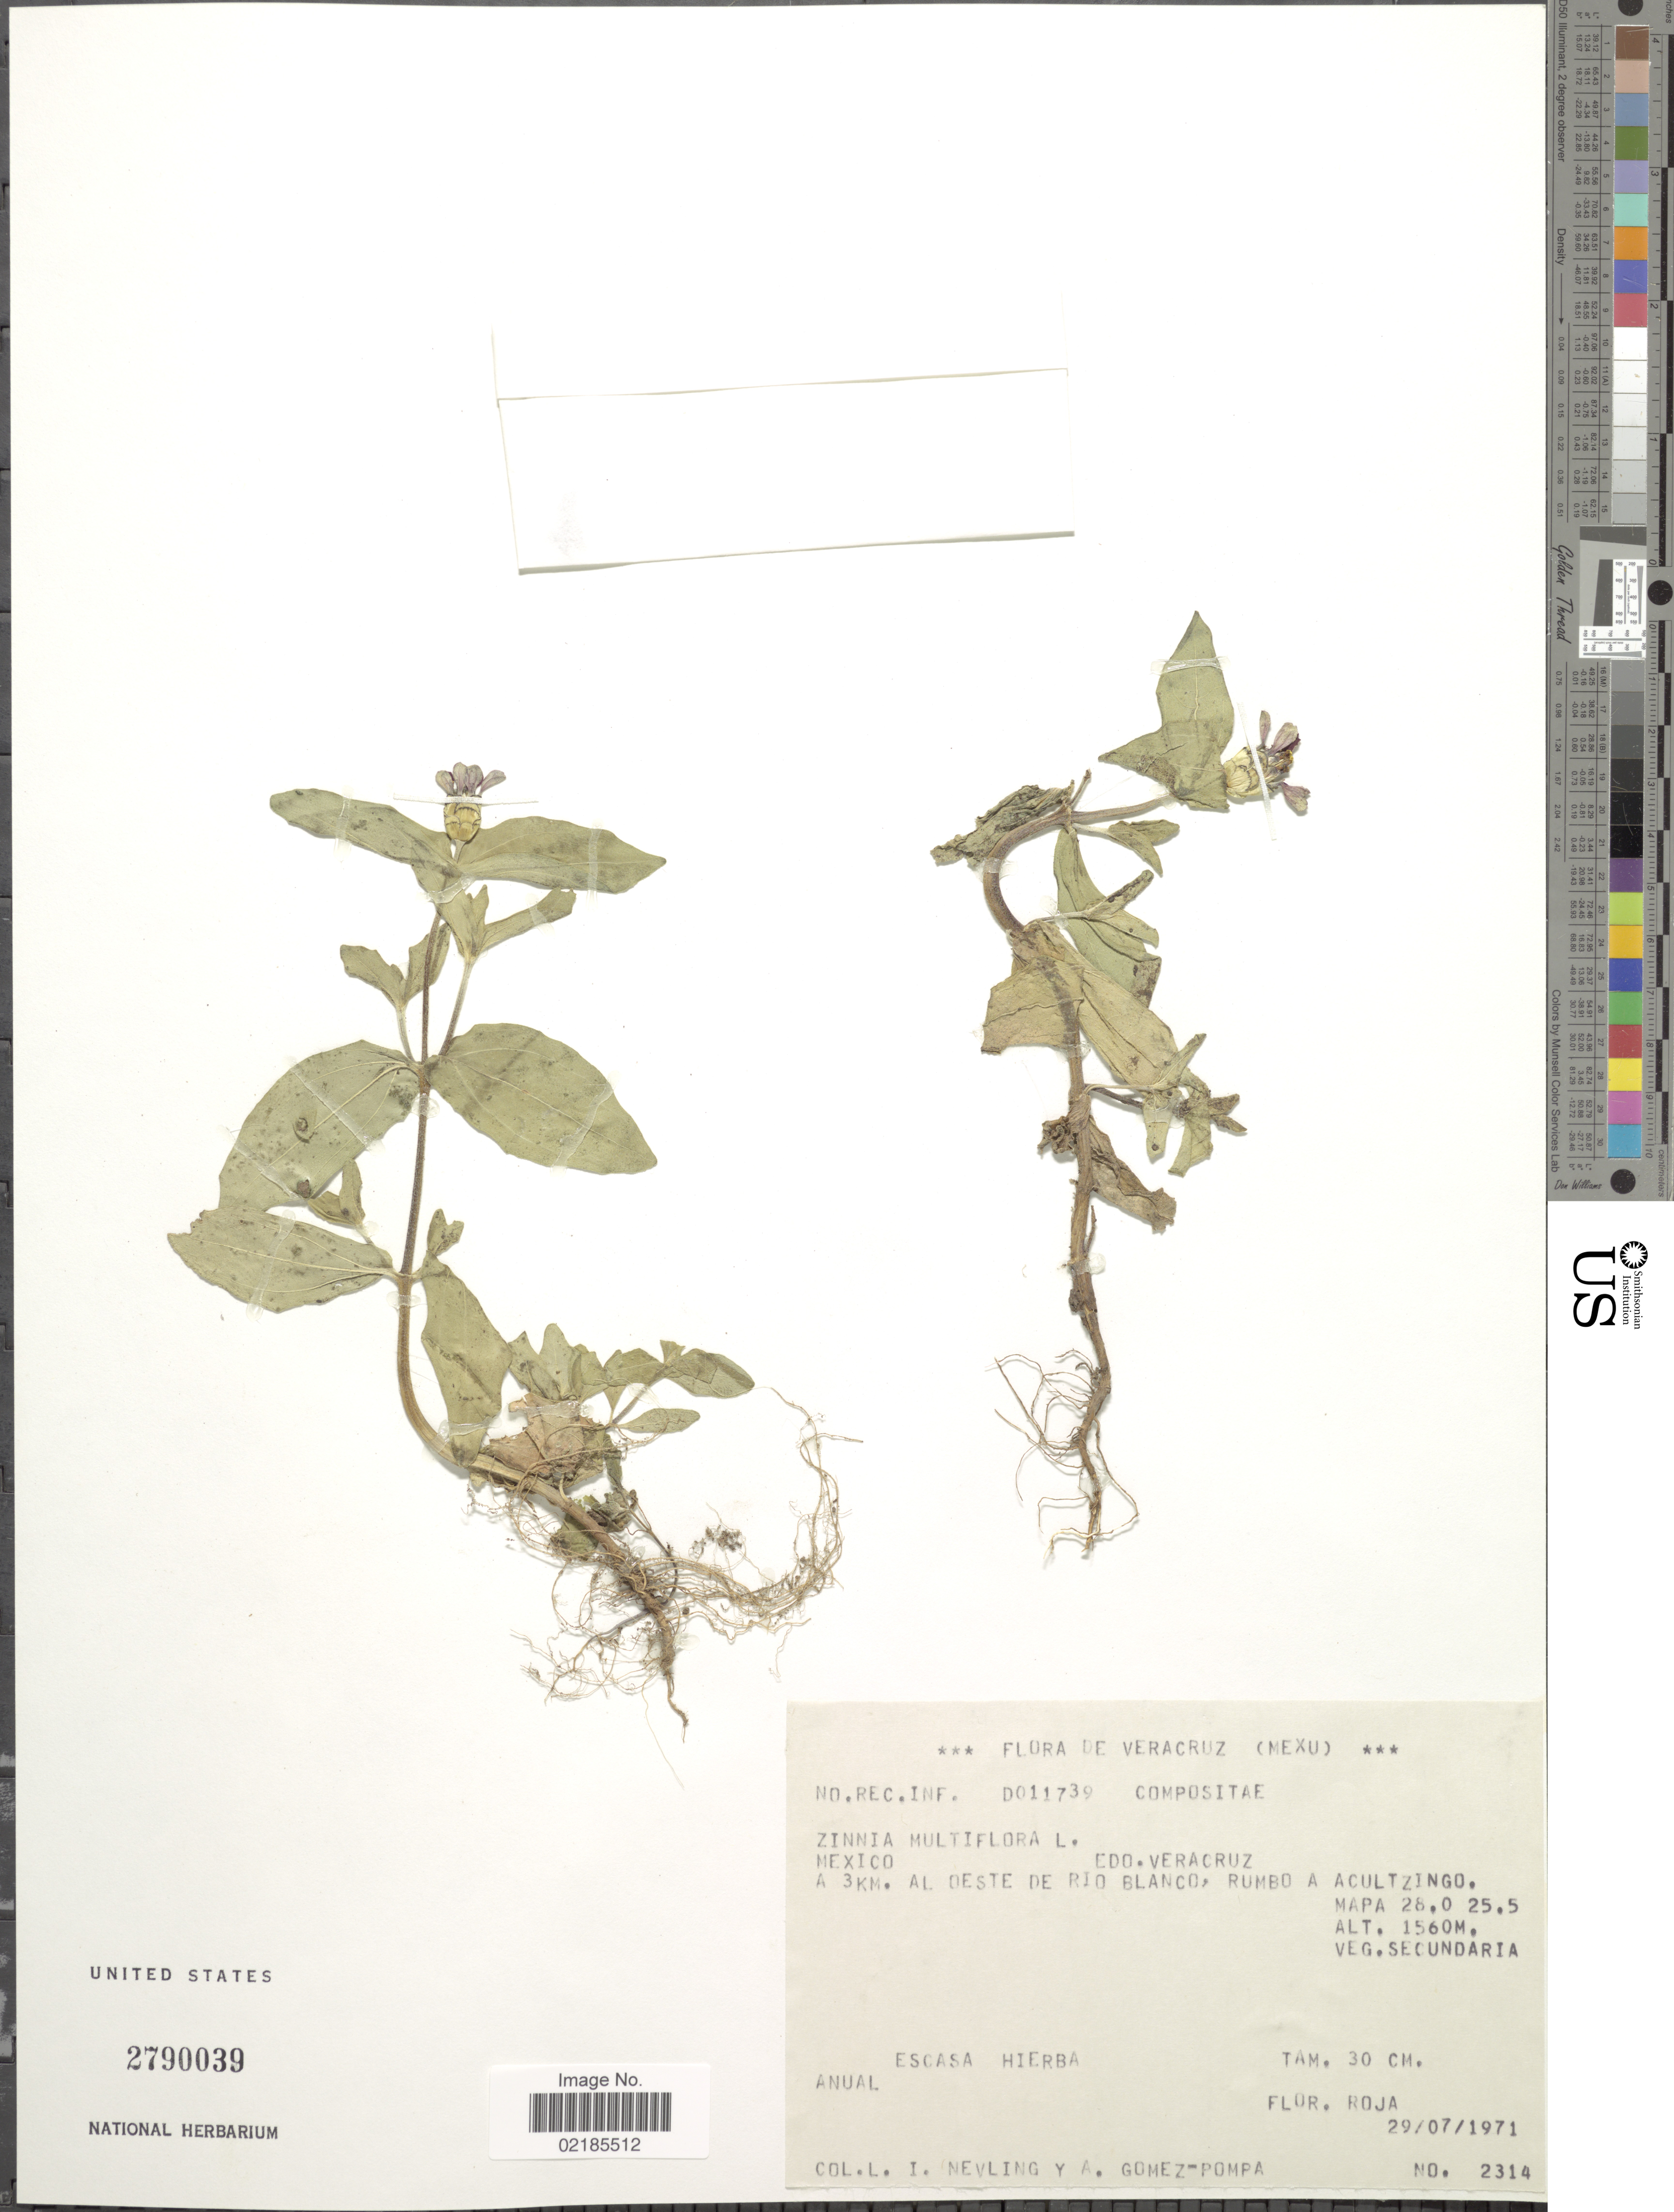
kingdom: Plantae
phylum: Tracheophyta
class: Magnoliopsida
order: Asterales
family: Asteraceae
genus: Zinnia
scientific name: Zinnia peruviana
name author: (L.) L.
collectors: I. Nevling & A. Gómez Pompa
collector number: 2314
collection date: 1971-07-29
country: Mexico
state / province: Veracruz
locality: Veracruz (Mexu), a 3 km al Oeste de Rio Blanco, Rumbo a Acultzingo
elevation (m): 1560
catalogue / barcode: US 2790039